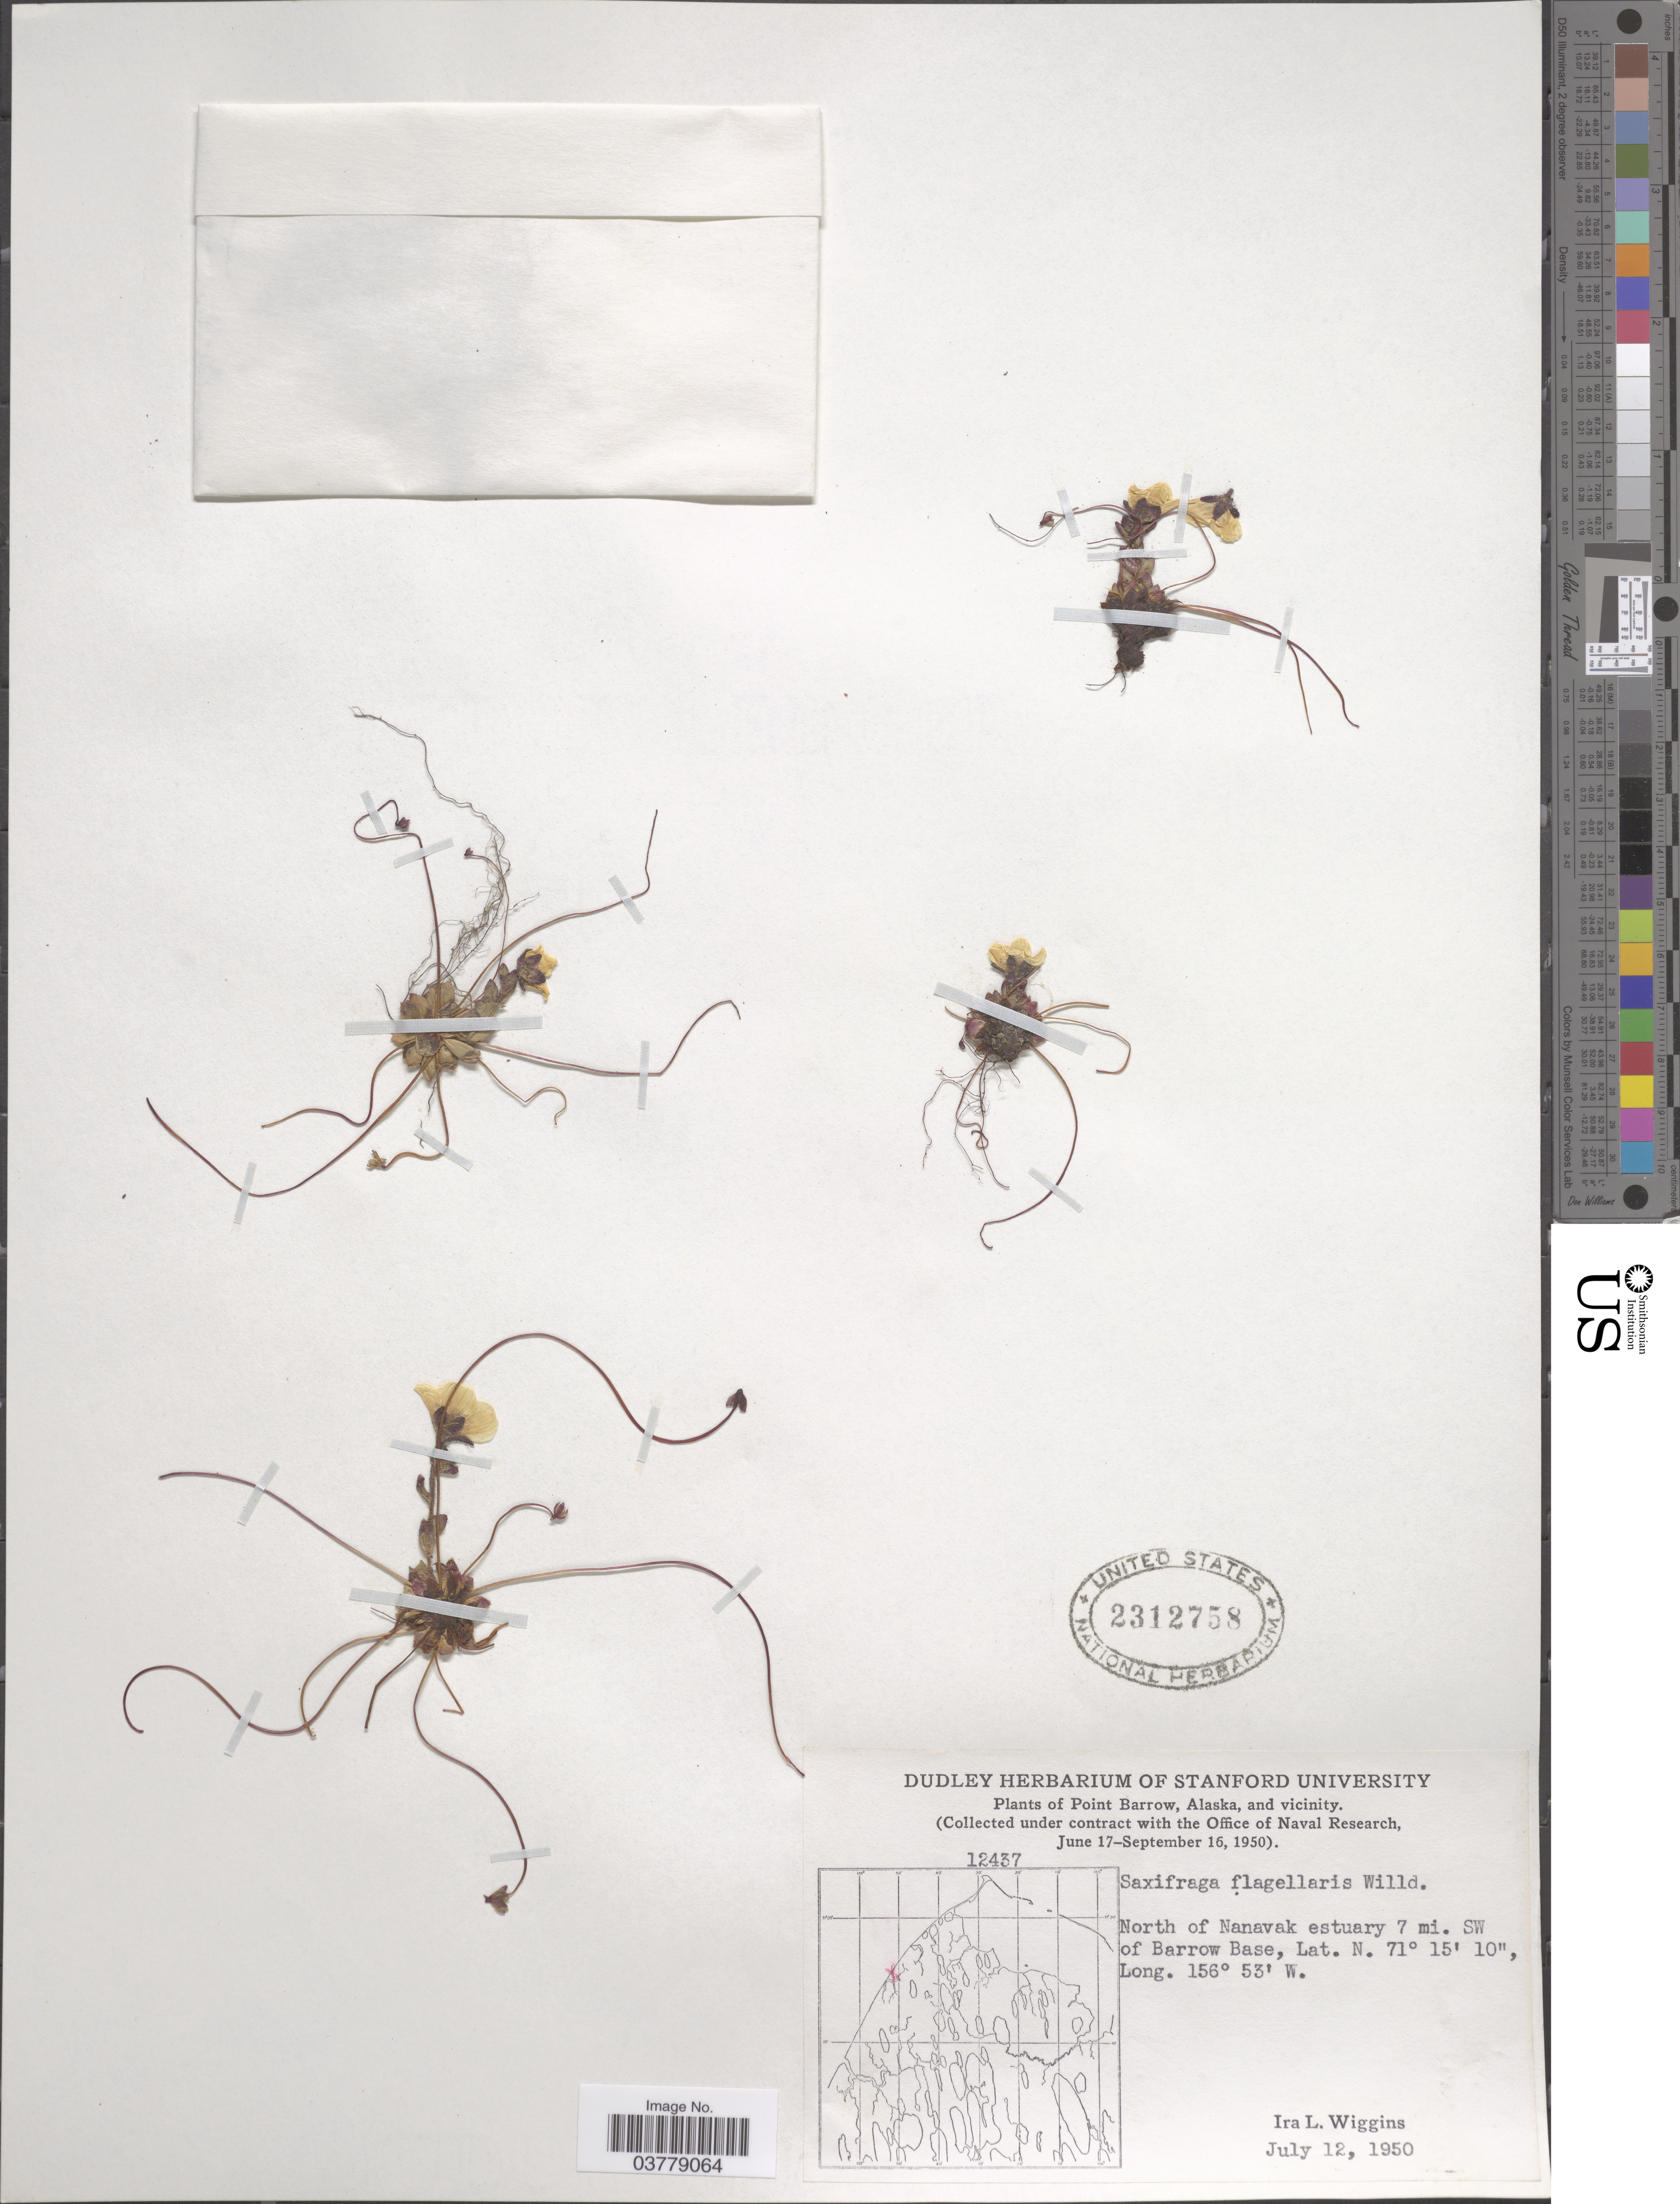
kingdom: Plantae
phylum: Tracheophyta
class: Magnoliopsida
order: Saxifragales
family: Saxifragaceae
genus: Saxifraga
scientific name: Saxifraga flagellaris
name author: Willd. ex Sternb.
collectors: I. L. Wiggins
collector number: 12437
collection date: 1950-07-12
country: United States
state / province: Alaska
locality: Point Barrow, Alaska, and vicinity. North of Nanavak estuary 7 mi. SW of Barrow Base.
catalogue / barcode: US 2312758